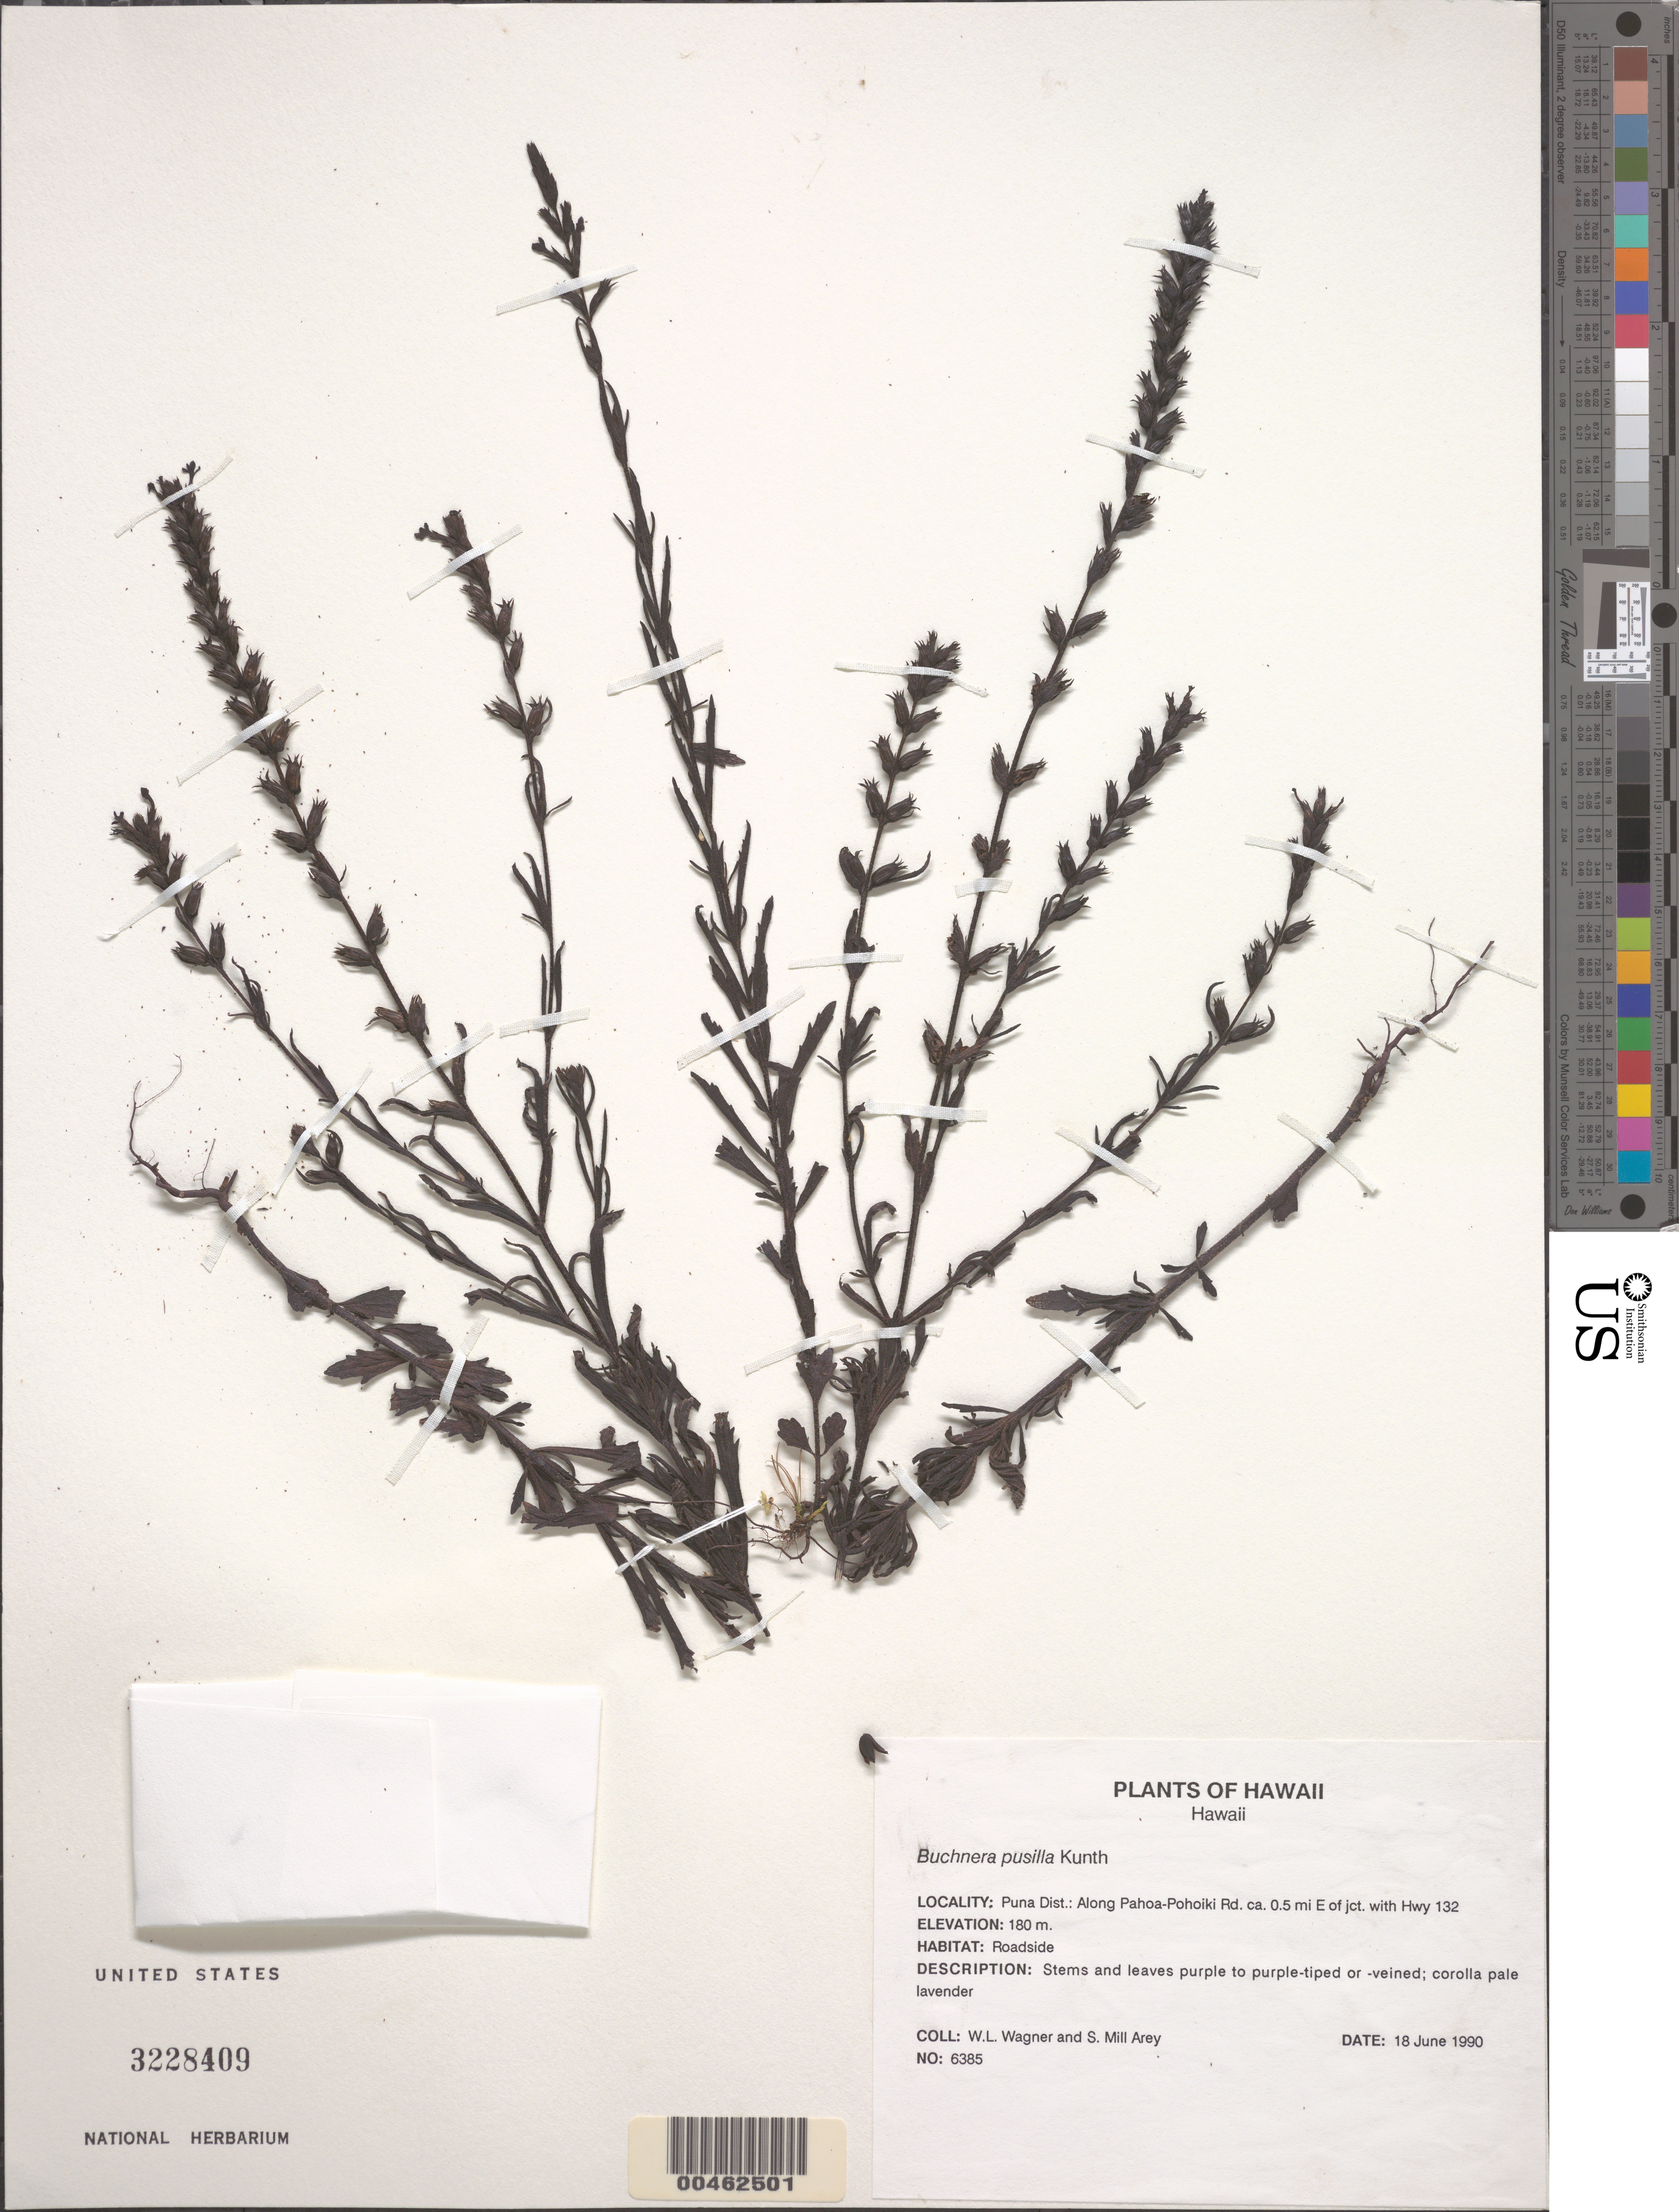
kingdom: Plantae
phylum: Tracheophyta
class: Magnoliopsida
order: Lamiales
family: Orobanchaceae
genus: Buchnera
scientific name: Buchnera pusilla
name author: Kunth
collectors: W. L. Wagner & S. Mill Arey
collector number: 6385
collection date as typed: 18 Jun 1990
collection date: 1990-06-18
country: United States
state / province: Hawaii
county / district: Hawaii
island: Hawaii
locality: Puna Dist.; along Pahoa-Pohoiki Rd. ca. 0.5 mi E of jct. with Hwy 132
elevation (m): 180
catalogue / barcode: US 3228409